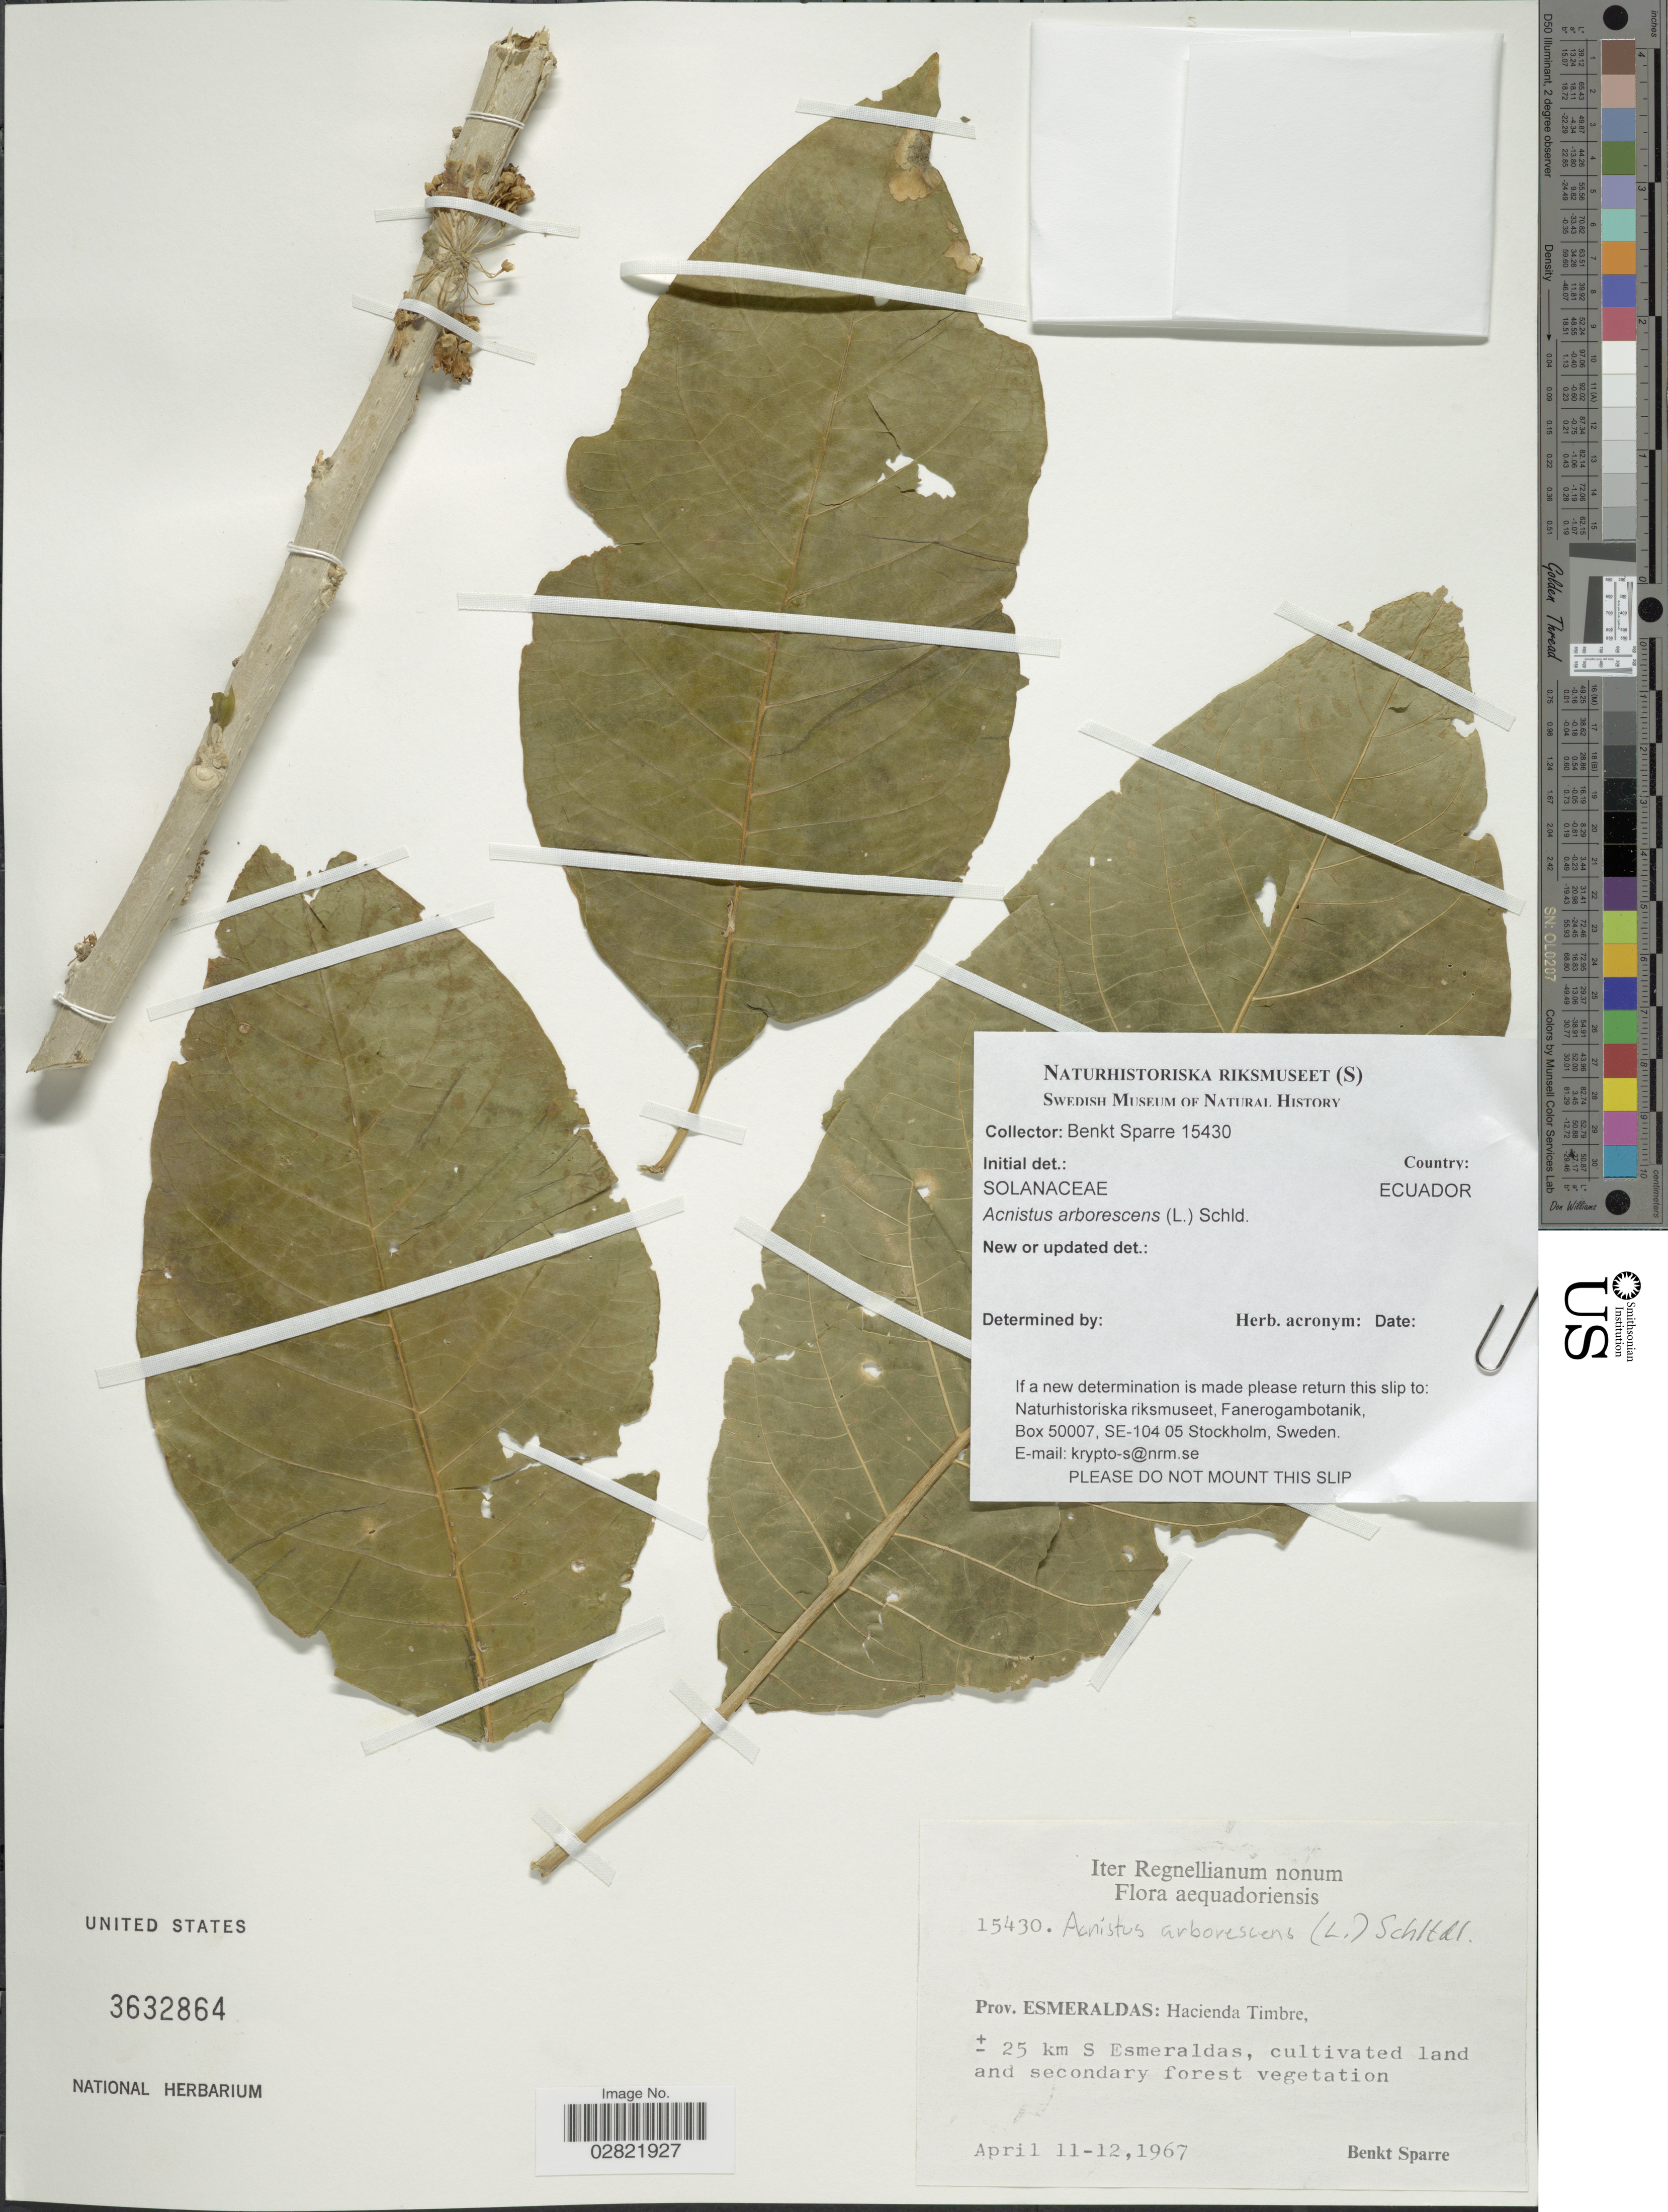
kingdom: Plantae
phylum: Tracheophyta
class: Magnoliopsida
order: Solanales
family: Solanaceae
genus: Acnistus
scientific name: Acnistus arborescens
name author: (L.) Schltdl.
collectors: B. Sparre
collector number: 15430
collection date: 1967-04-11/1967-04-12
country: Ecuador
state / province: Esmeraldas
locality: Prov. Esmeraldas: Hacienda Timbre, ± 25 km S Esmeraldas.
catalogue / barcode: US 3632864